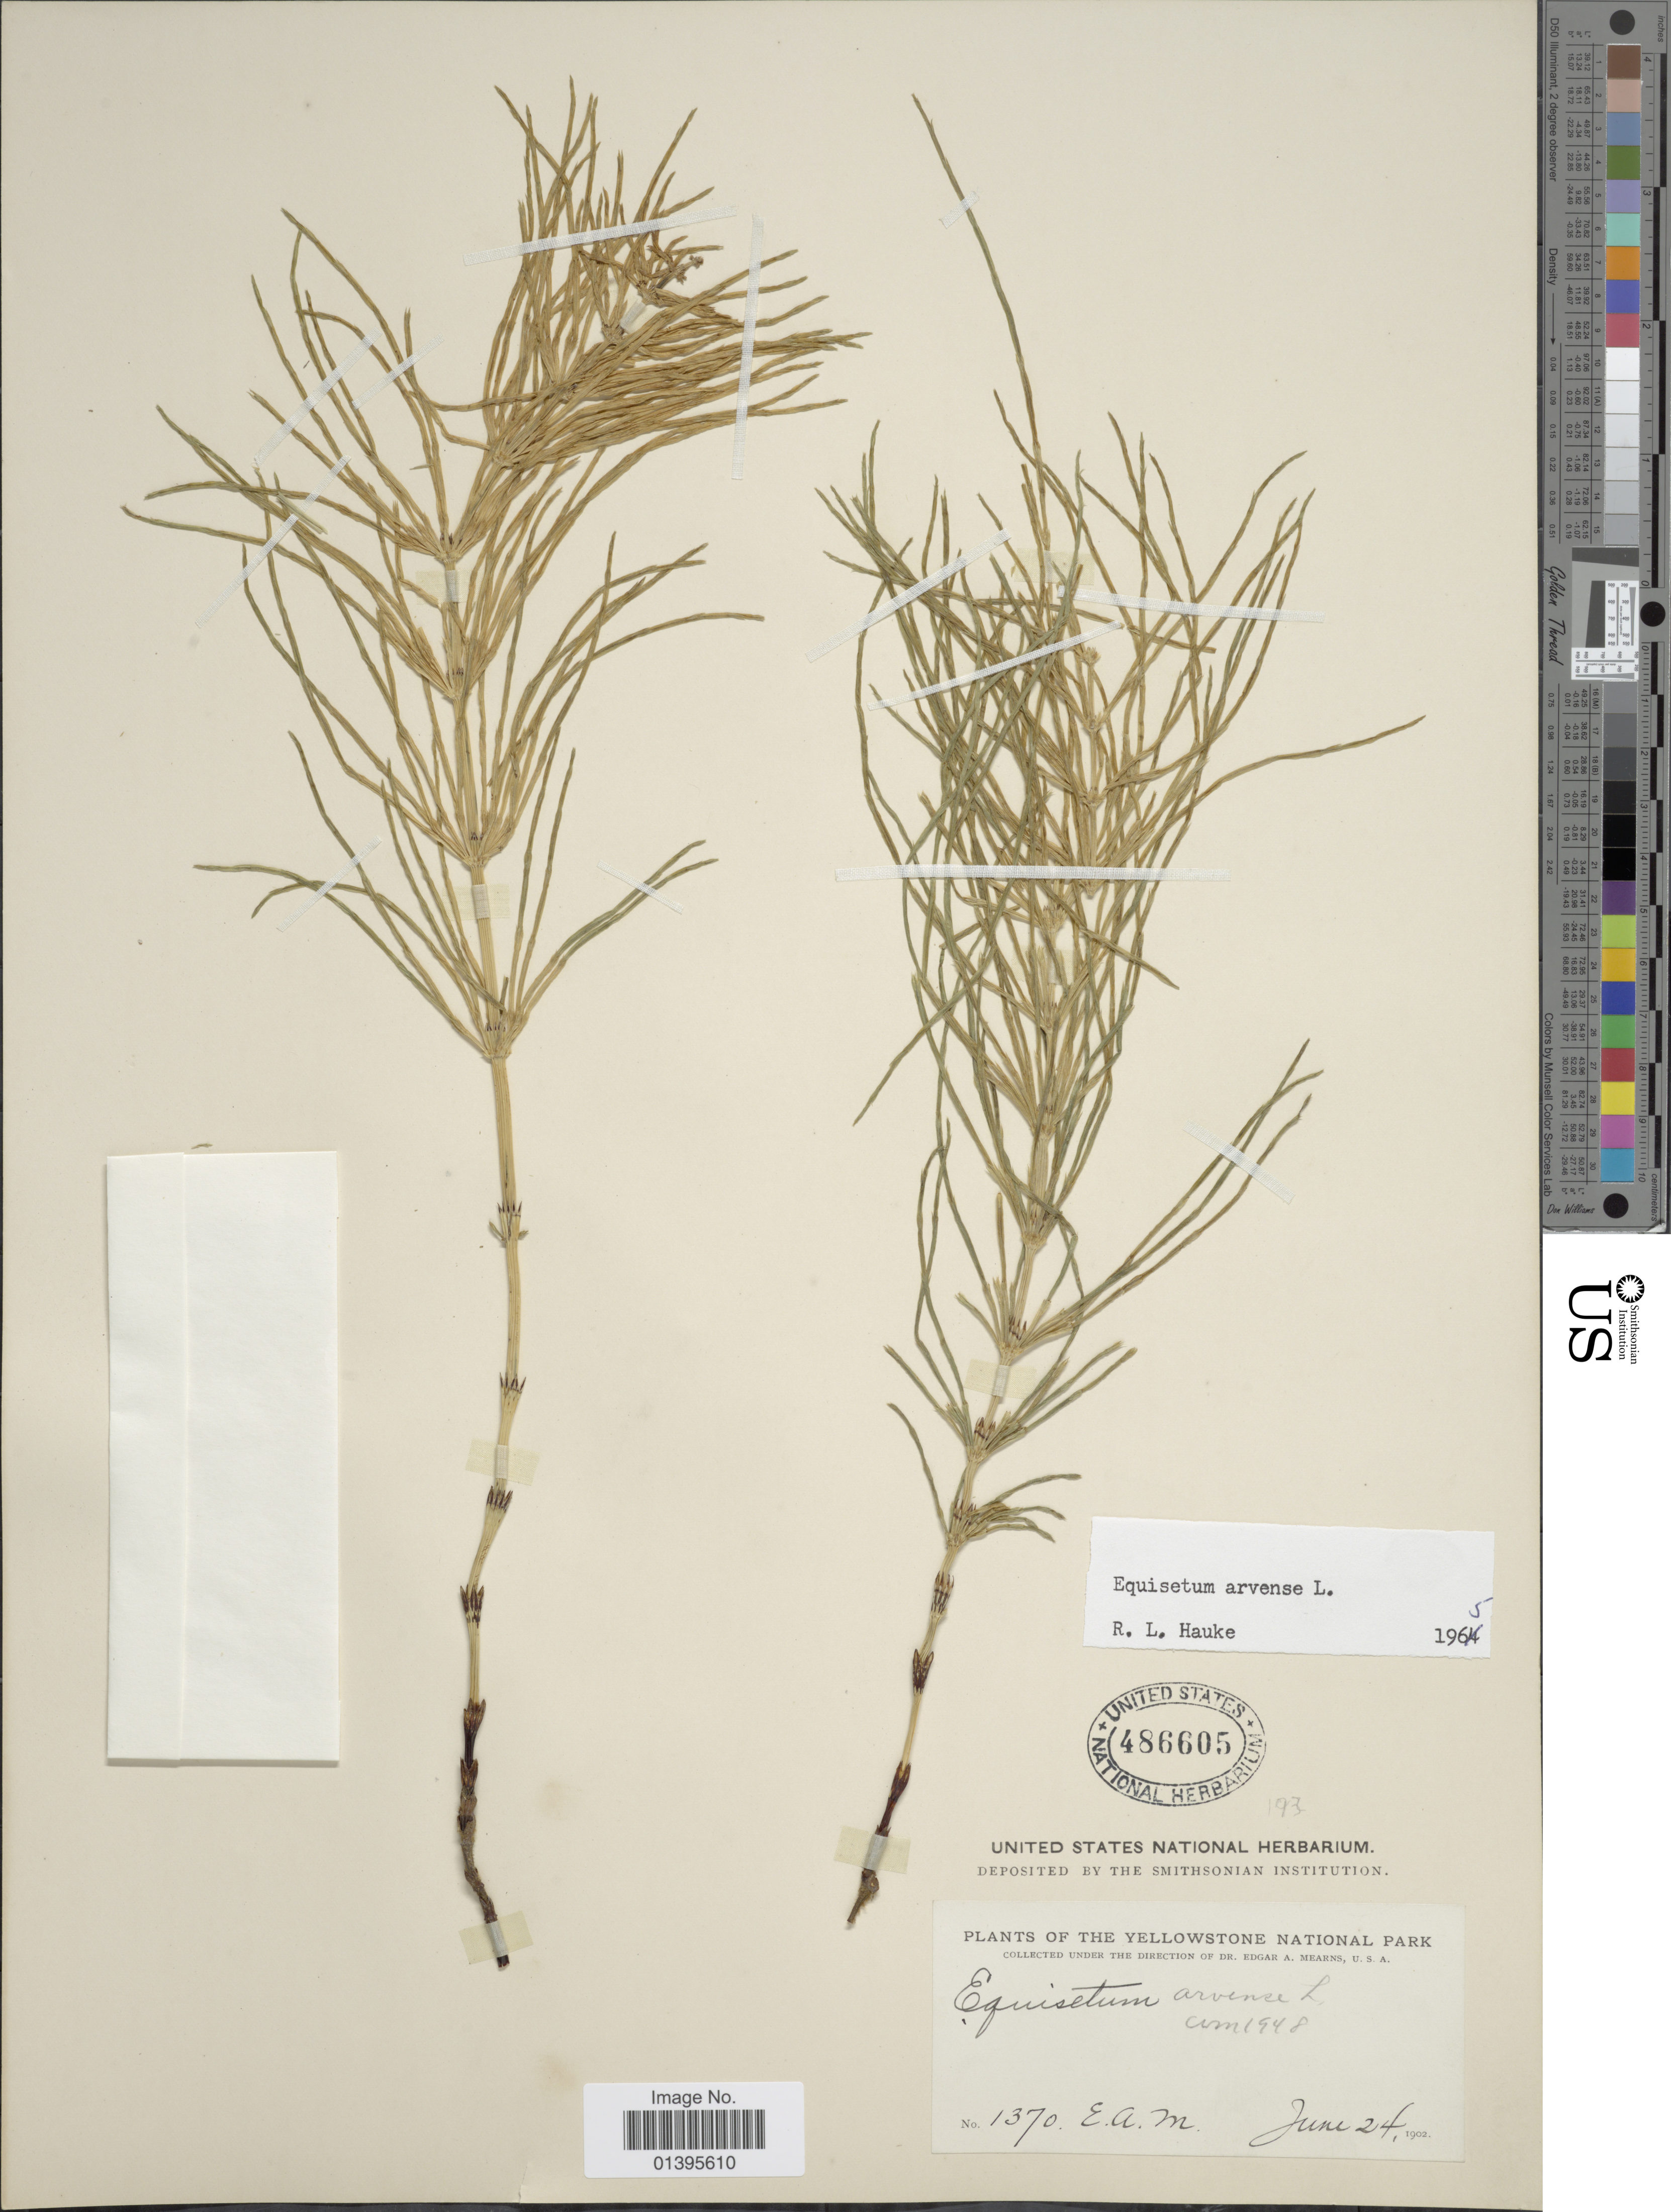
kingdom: Plantae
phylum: Tracheophyta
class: Polypodiopsida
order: Equisetales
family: Equisetaceae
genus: Equisetum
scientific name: Equisetum arvense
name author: L.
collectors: E. A. Mearns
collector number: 1370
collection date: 1902-06-24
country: United States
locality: Yellowstone National Park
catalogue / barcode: US 486605